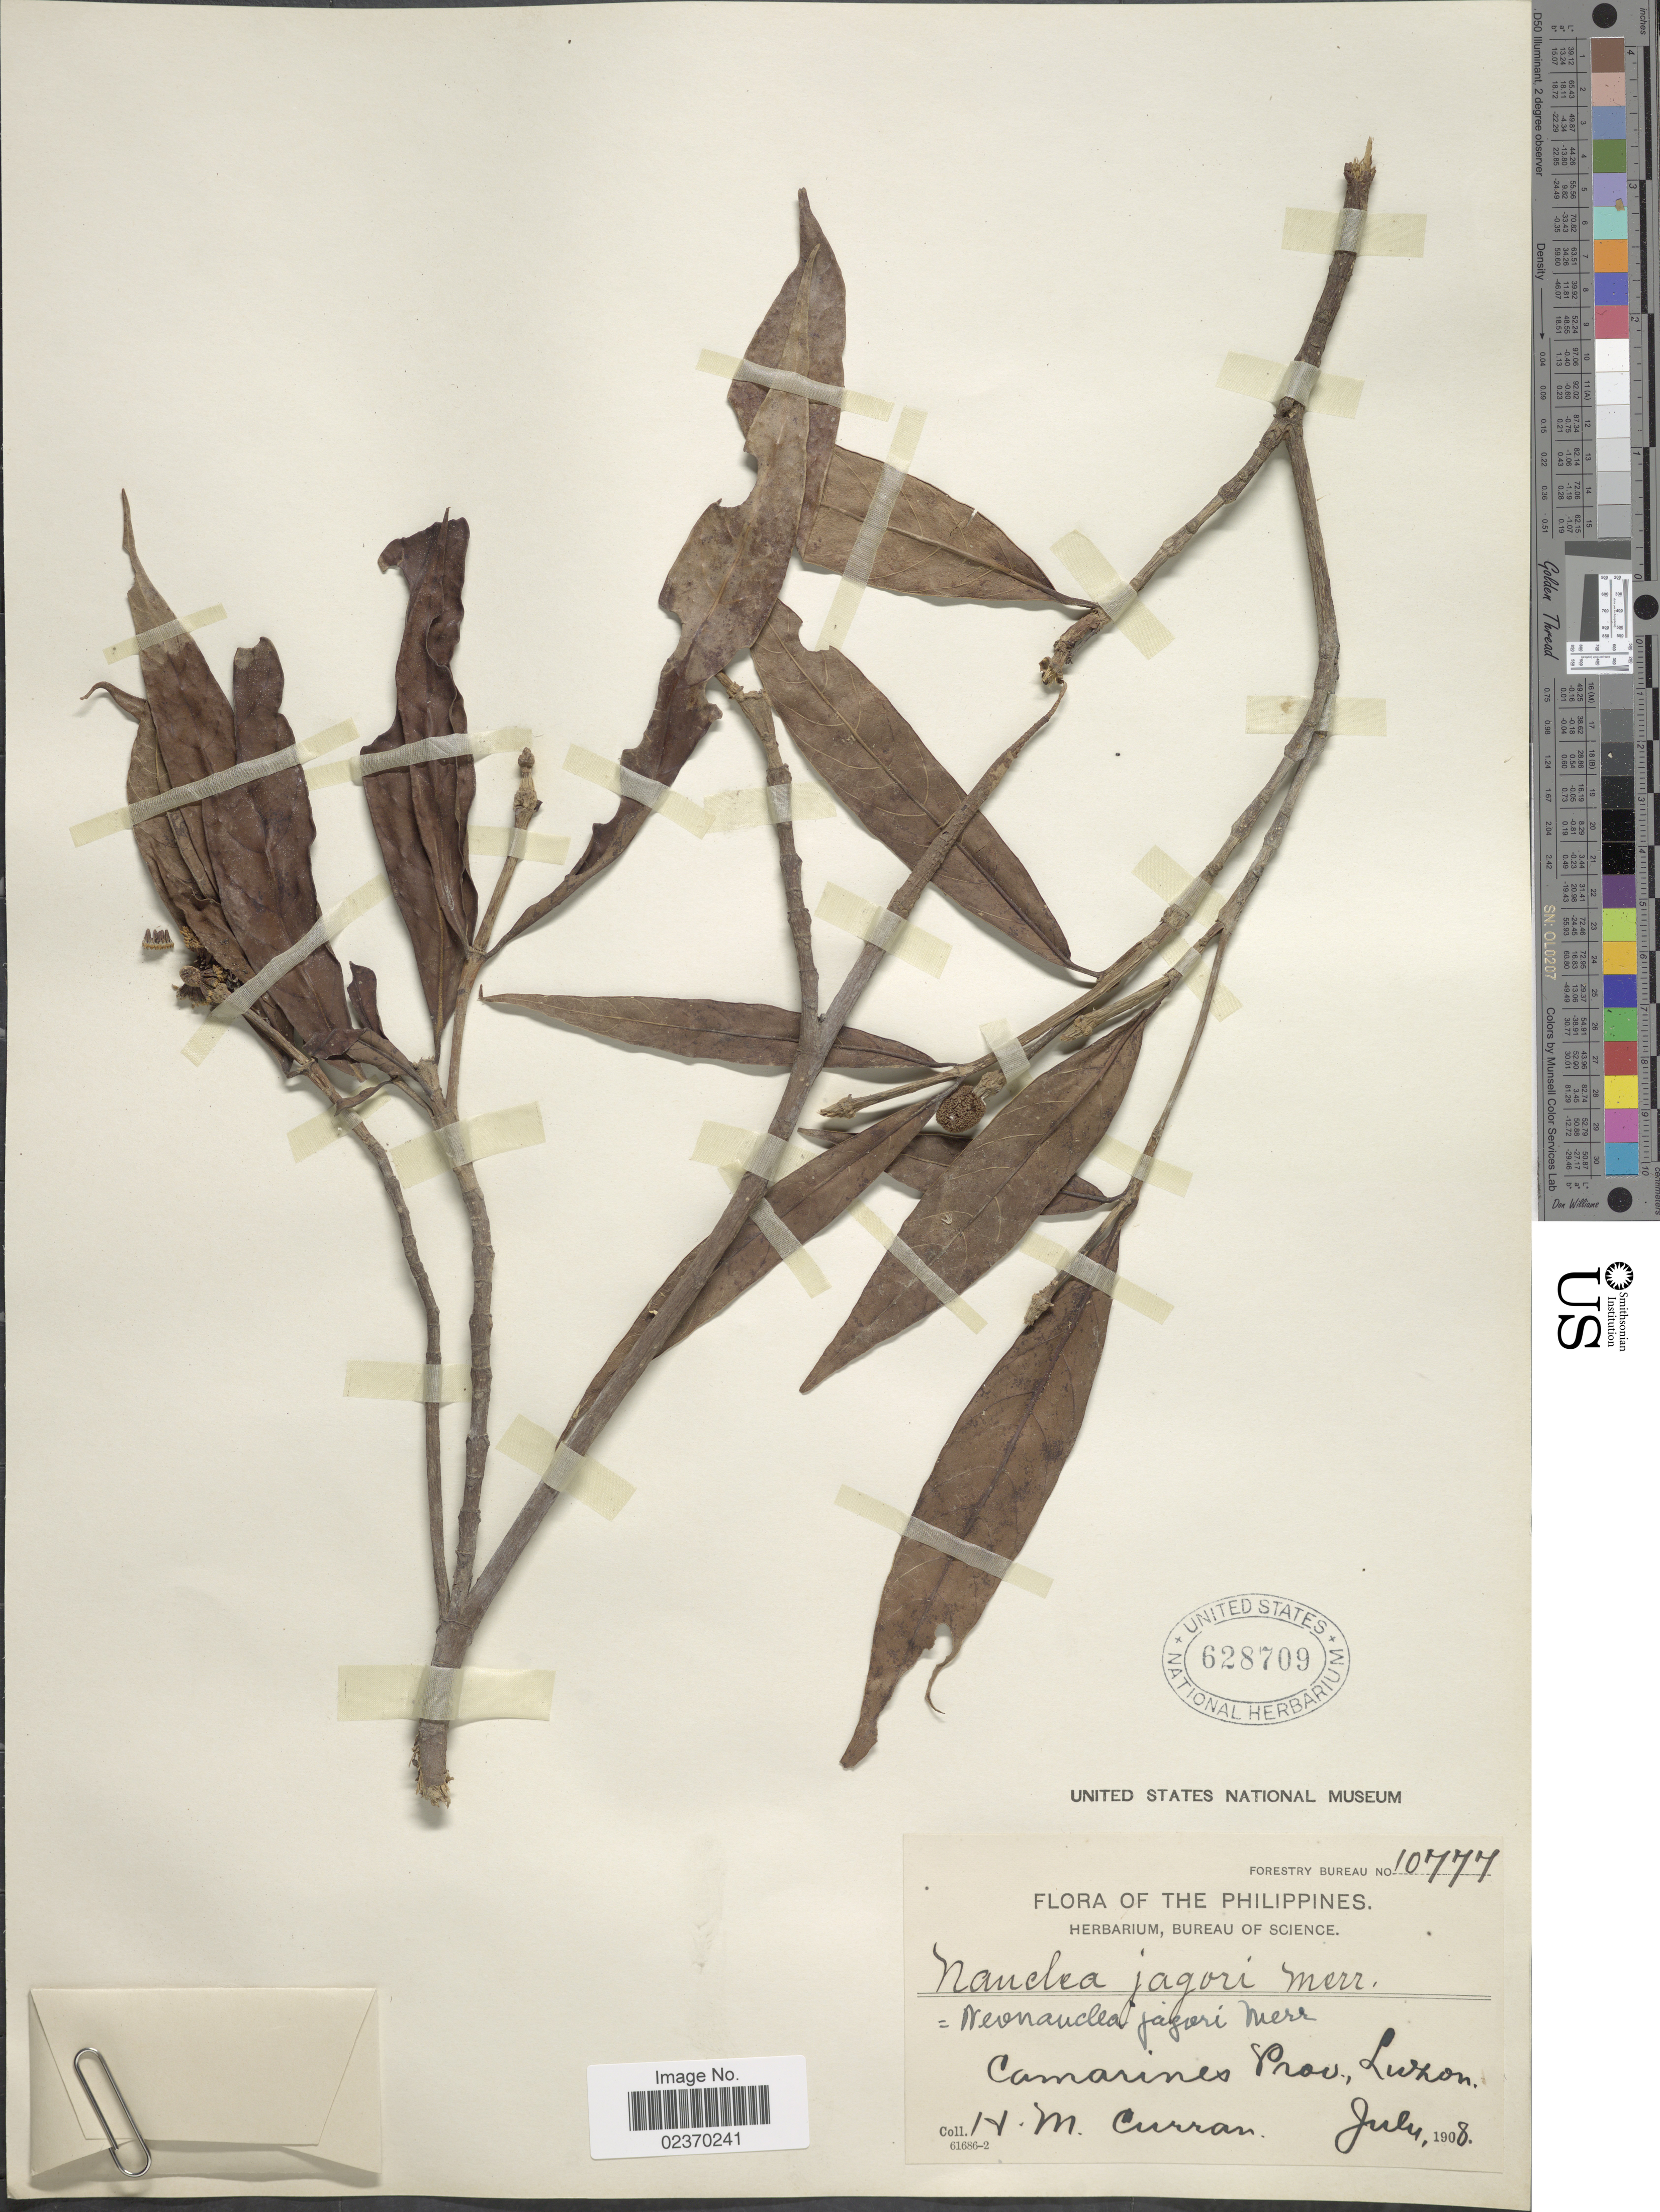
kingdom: Plantae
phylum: Tracheophyta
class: Magnoliopsida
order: Gentianales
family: Rubiaceae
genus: Neonauclea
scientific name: Neonauclea jagorii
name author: (Merr.) Merr.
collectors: H. M. Curran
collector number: Forestry Bureau 10777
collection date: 1908-07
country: Philippines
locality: Camarines Prov., Luzon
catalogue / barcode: US 628709